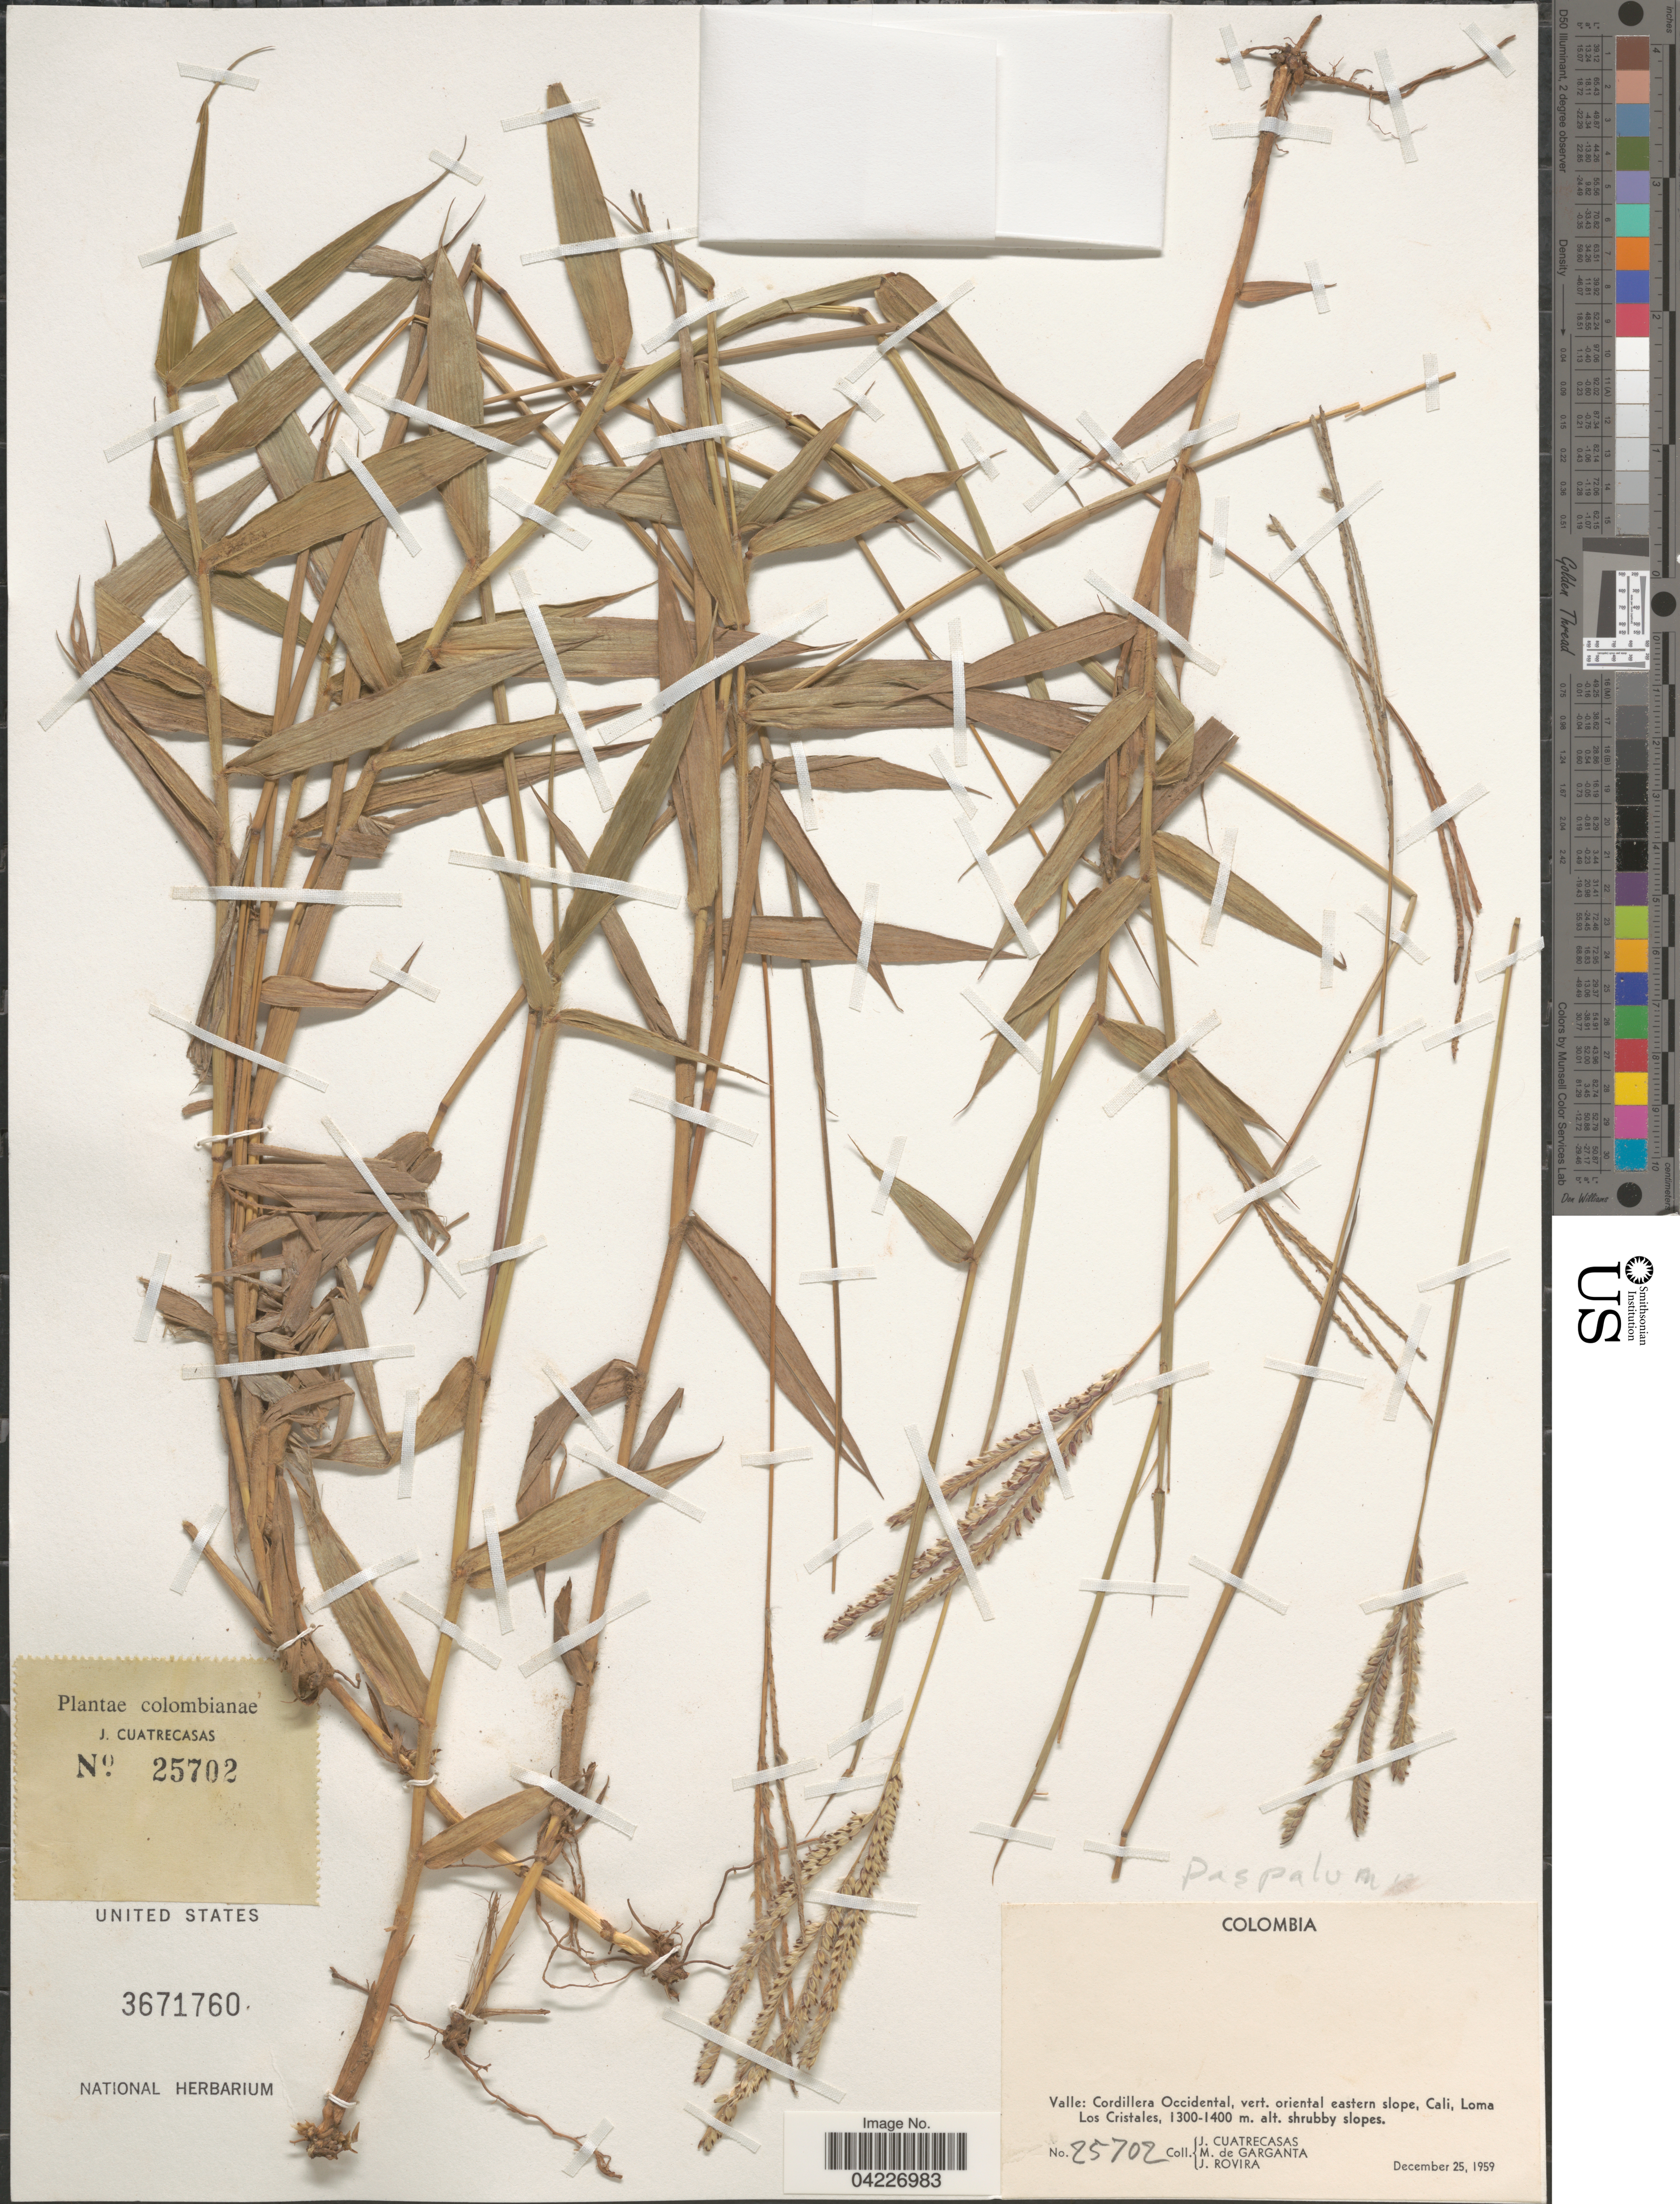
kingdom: Plantae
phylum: Tracheophyta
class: Liliopsida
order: Poales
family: Poaceae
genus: Paspalum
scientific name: Paspalum sp.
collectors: J. Cuatrecasas, M. Garganta & J. Rovira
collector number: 25702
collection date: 1959-12-25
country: Colombia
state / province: Valle del Cauca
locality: Valle: Cordillera Occidental, vert. oriental eastern slope, Cali, Loma Los Cristales.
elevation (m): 1300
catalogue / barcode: US 3671760